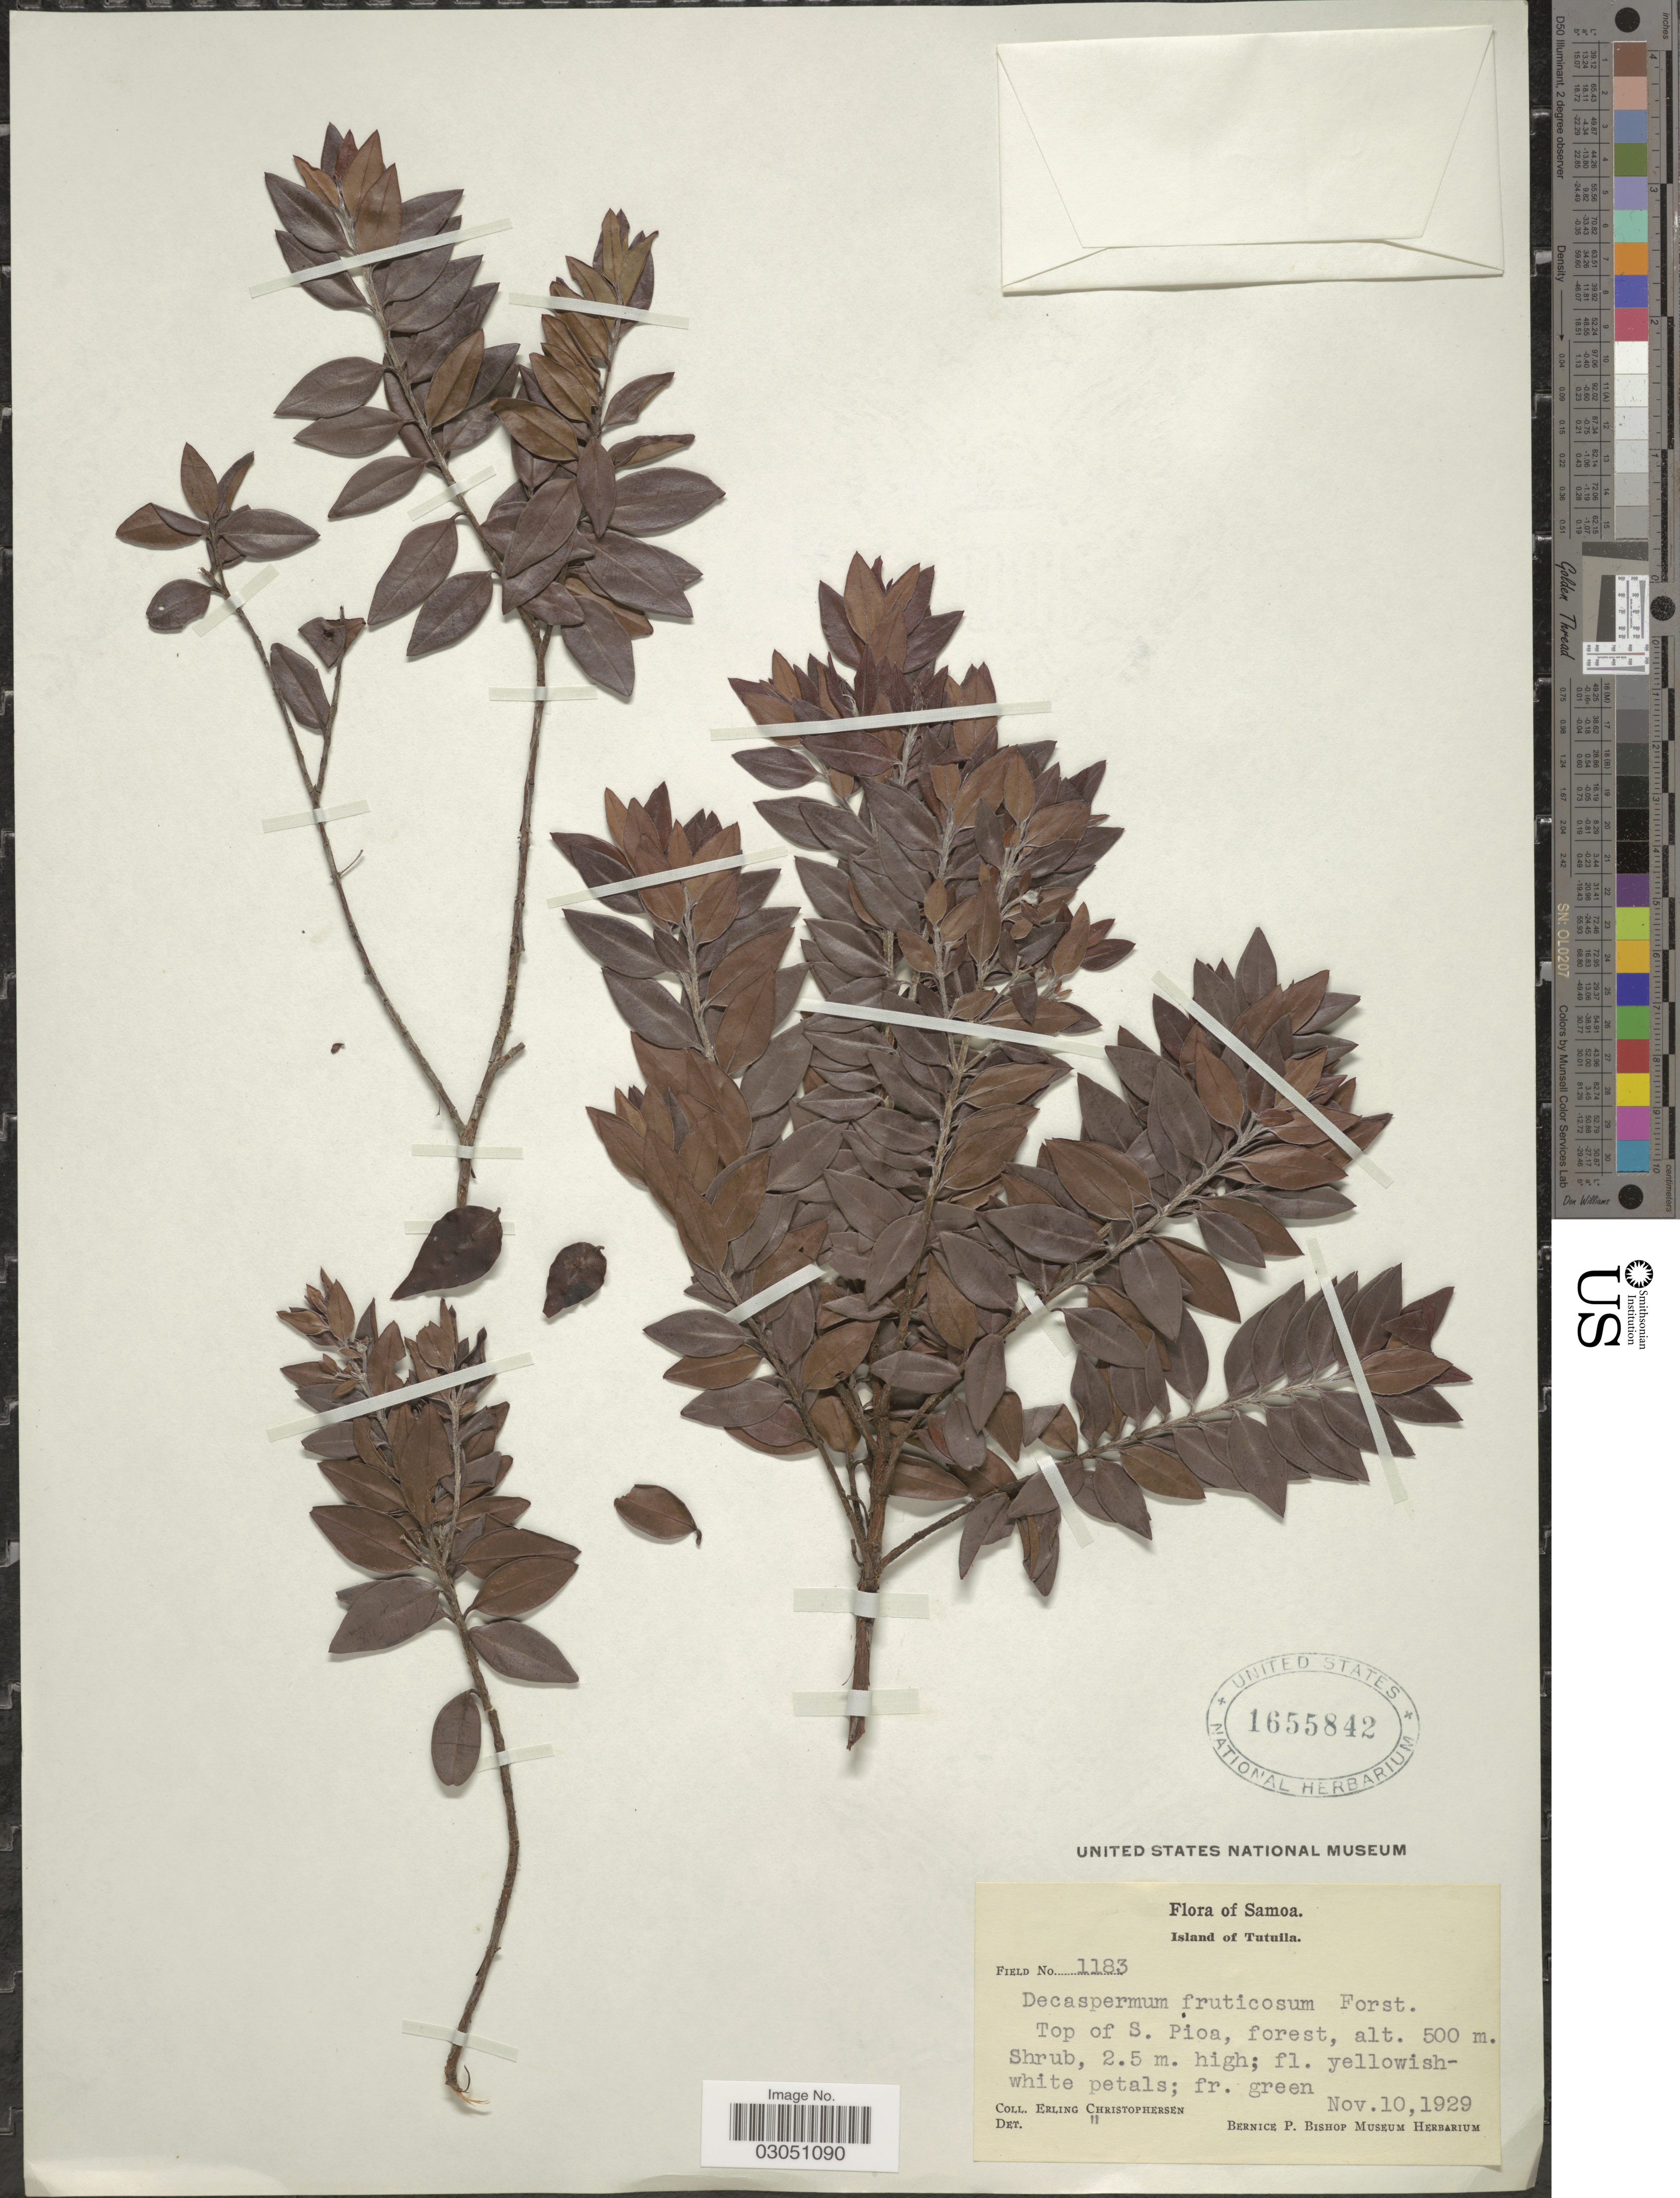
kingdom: Plantae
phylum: Tracheophyta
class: Magnoliopsida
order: Myrtales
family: Myrtaceae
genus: Decaspermum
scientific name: Decaspermum fruticosum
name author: J.R. Forst. & G. Forst.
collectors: E. Christophersen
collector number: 1183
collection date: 1929-11-10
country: American Samoa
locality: Samoa. Island of Tutuila. Top of S. Pioa, forest.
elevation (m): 500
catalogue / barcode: US 1655842